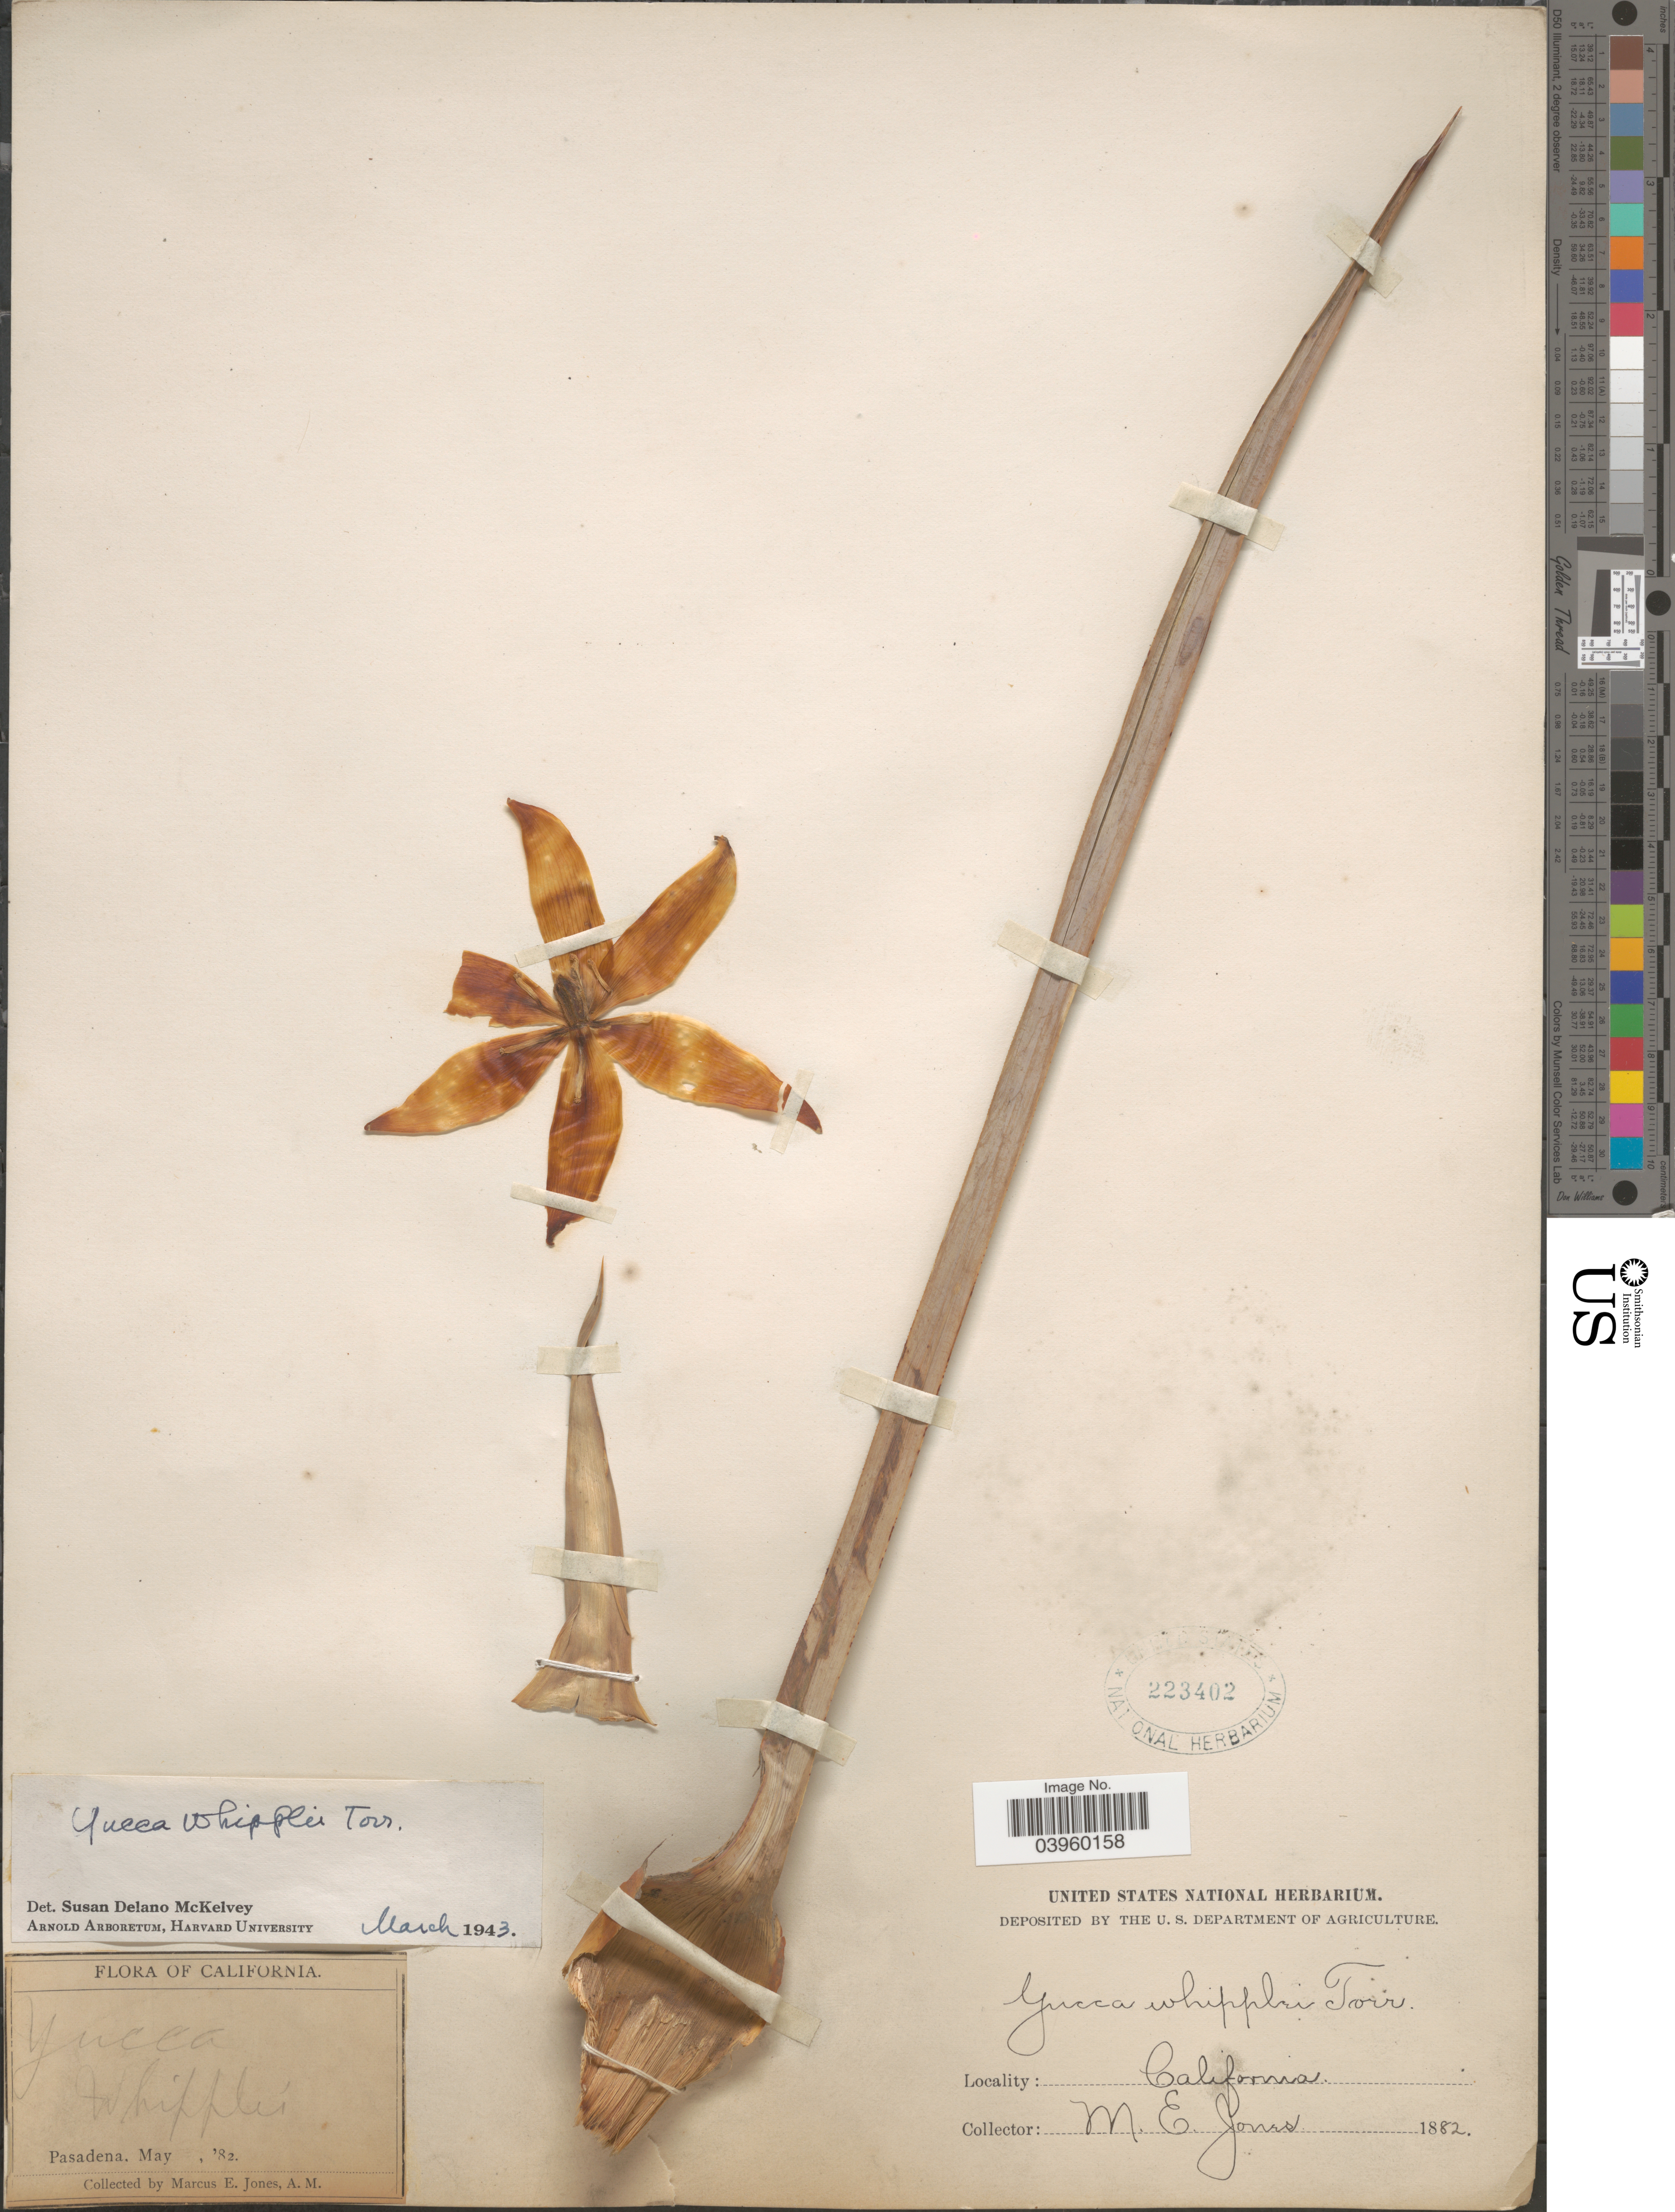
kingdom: Plantae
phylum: Tracheophyta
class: Liliopsida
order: Asparagales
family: Asparagaceae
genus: Yucca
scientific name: Yucca whipplei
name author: Torr.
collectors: M. E. Jones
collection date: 1882-05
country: United States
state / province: California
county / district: Los Angeles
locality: Pasadena.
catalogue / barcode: US 223402